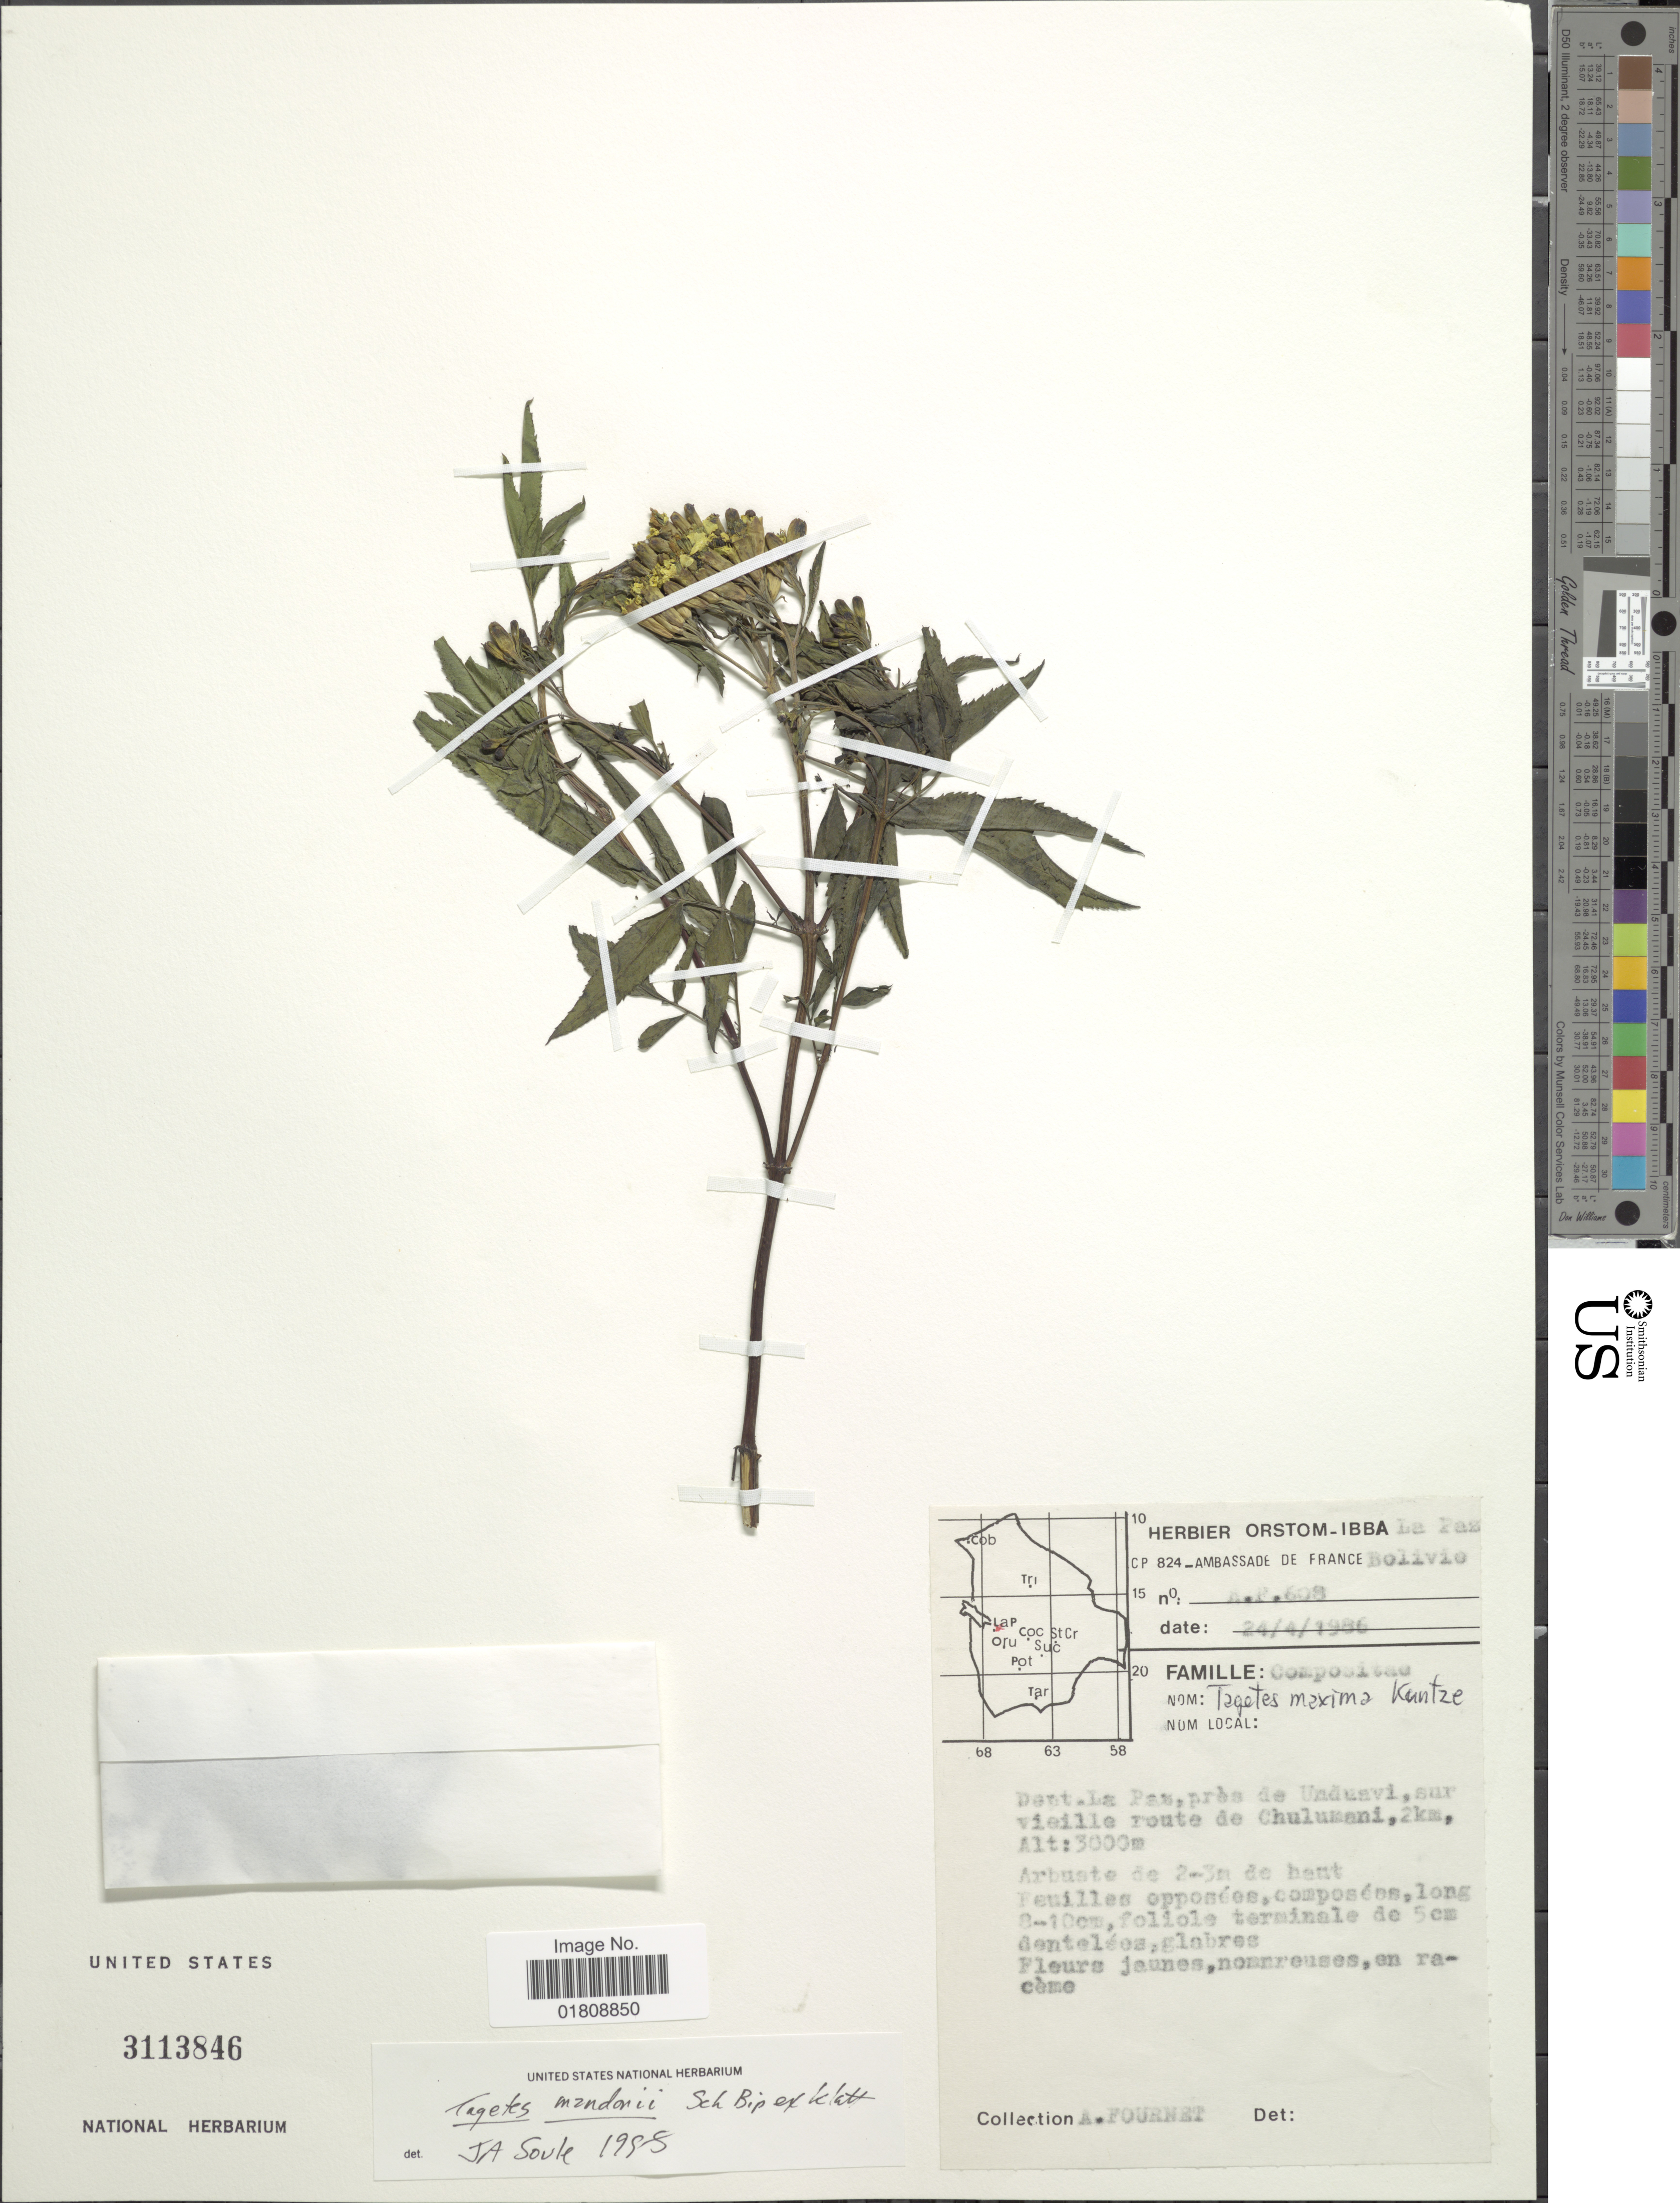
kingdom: Plantae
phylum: Tracheophyta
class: Magnoliopsida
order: Asterales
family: Asteraceae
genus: Tagetes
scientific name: Tagetes mandonii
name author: Sch. Bip. ex Klatt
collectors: A. Fournet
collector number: AF608*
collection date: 1986-04-24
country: Bolivia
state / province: La Paz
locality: Dept. La Paz, pres de Unduavi, sur vieille route de Chulumani, 2 km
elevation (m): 3000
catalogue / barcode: US 3113846